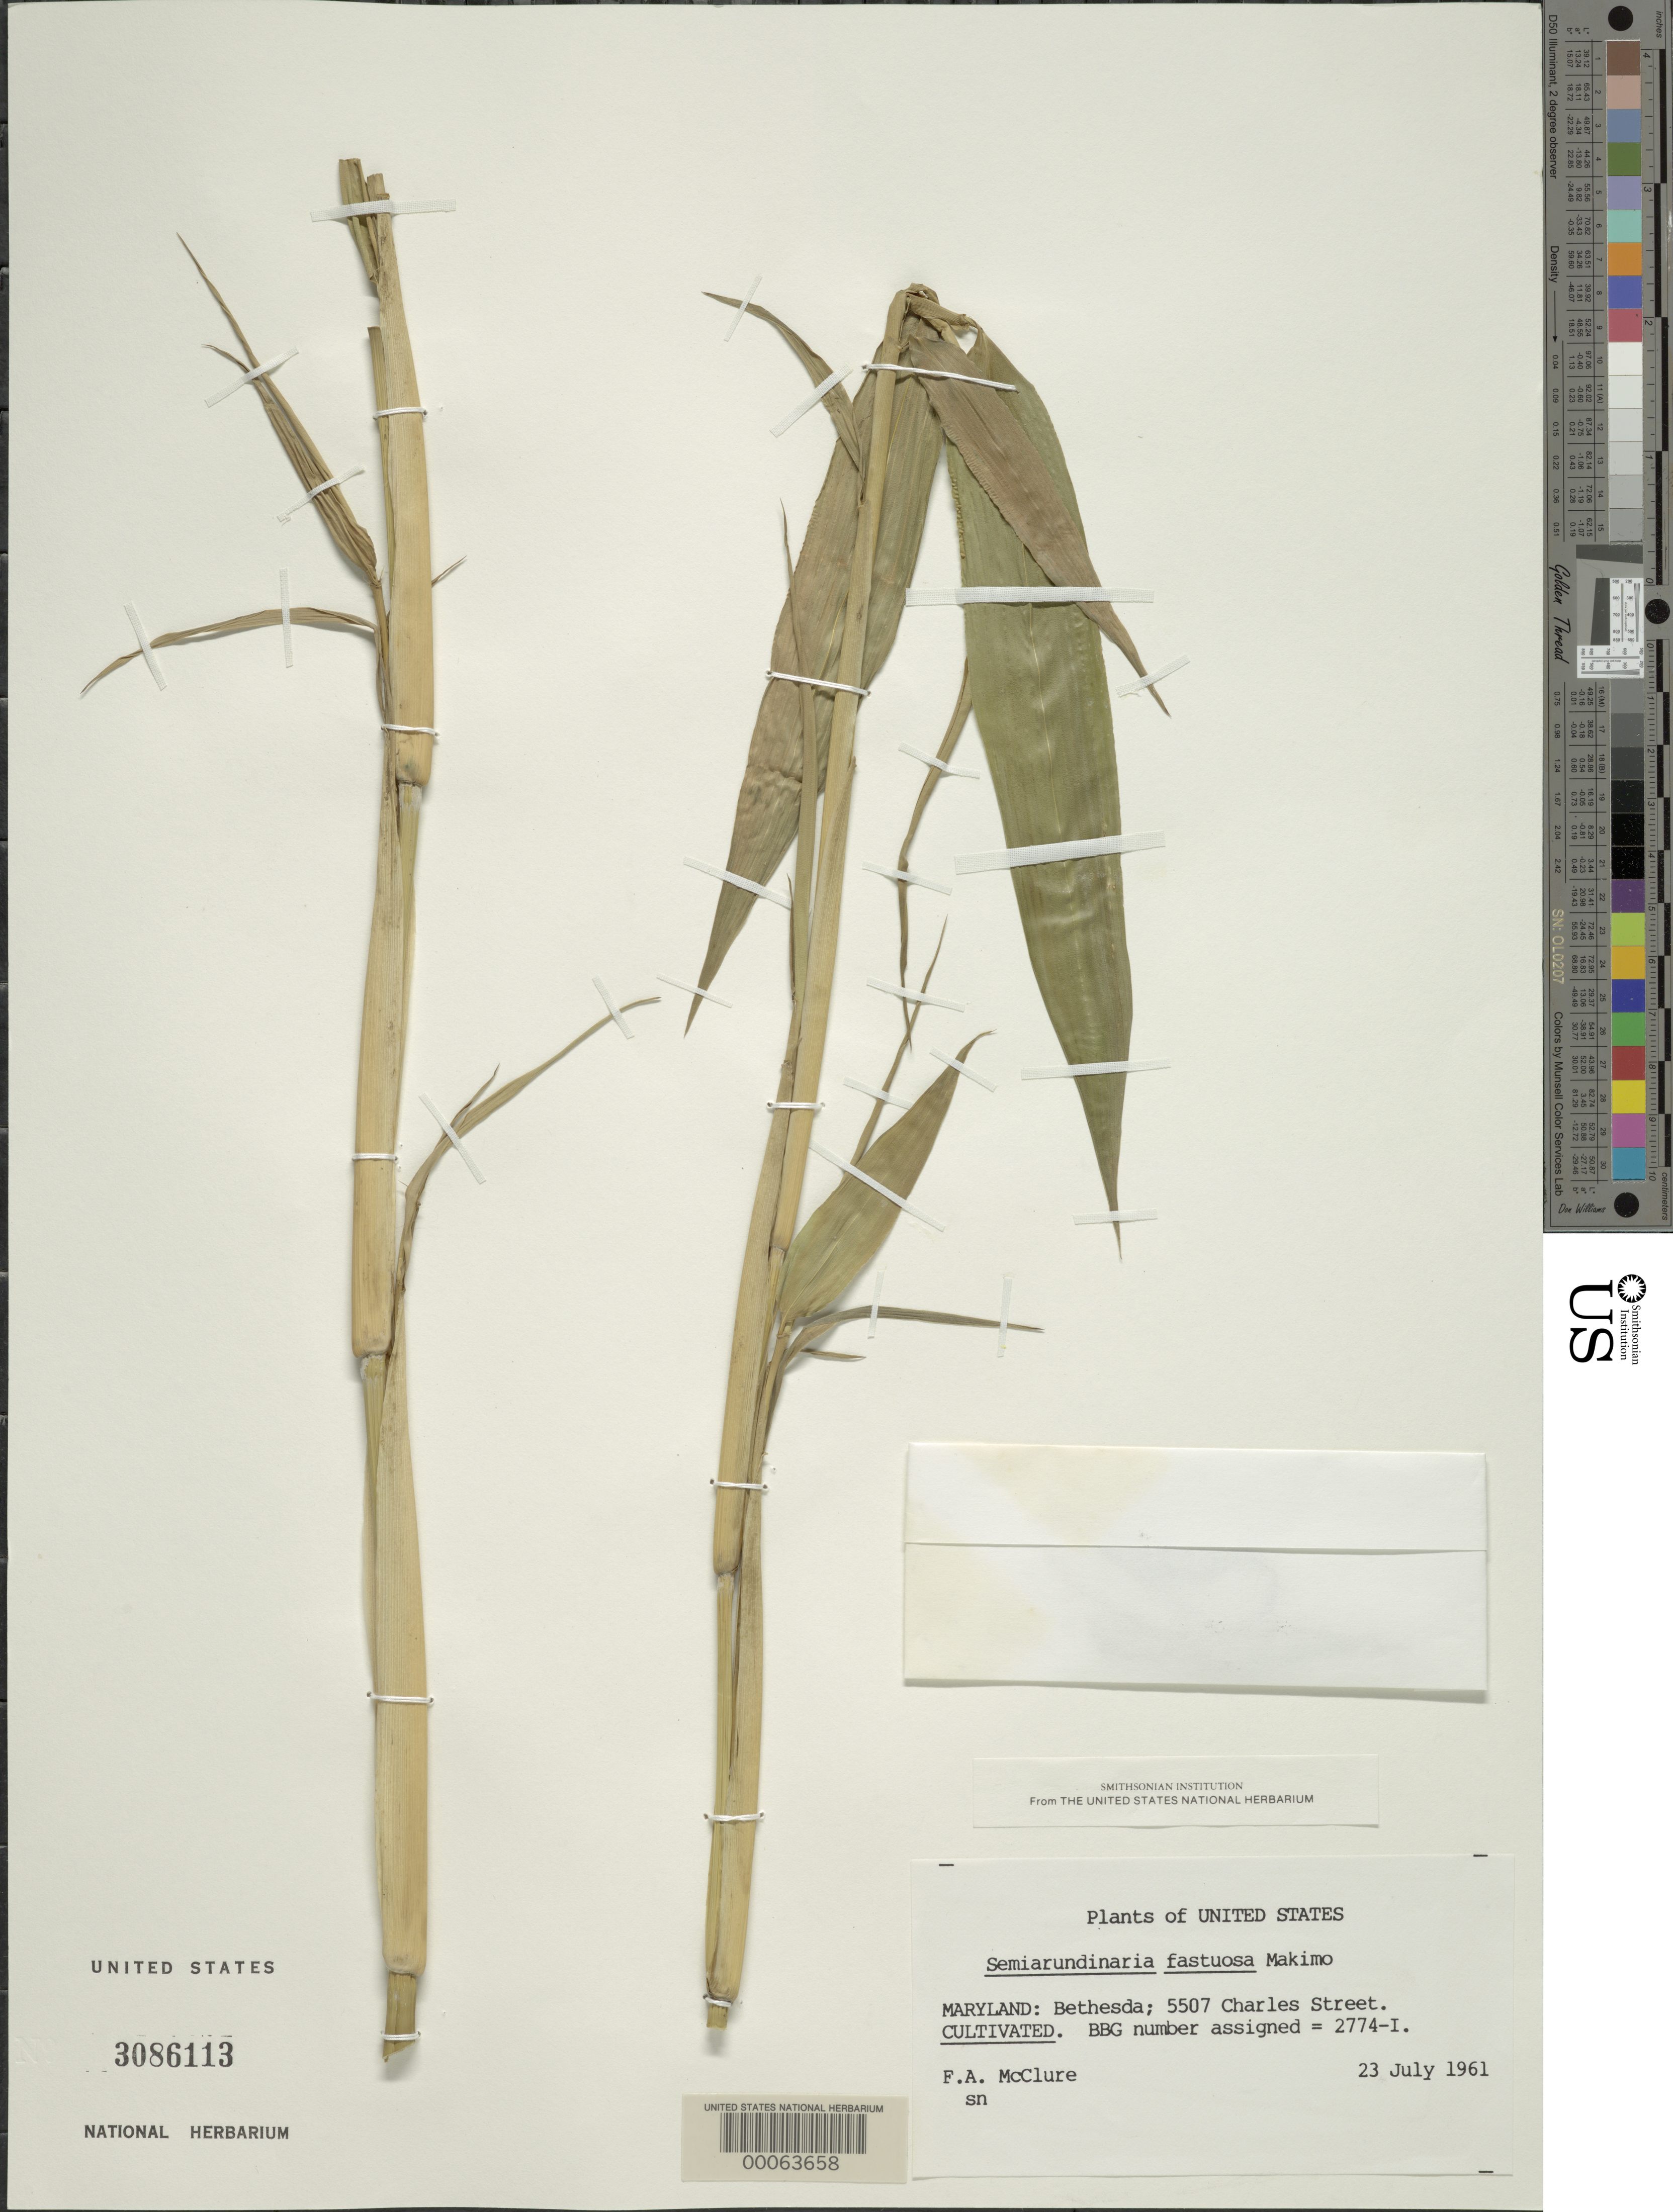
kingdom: Plantae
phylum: Tracheophyta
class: Liliopsida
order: Poales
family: Poaceae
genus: Semiarundinaria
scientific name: Semiarundinaria fastuosa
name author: Makino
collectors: F. A. McClure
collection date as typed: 23 Jul 1961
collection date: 1961-07-23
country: United States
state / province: Maryland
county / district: Montgomery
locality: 5507 Charles Street, Bethesda (McClure's garden)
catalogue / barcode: US 3086113